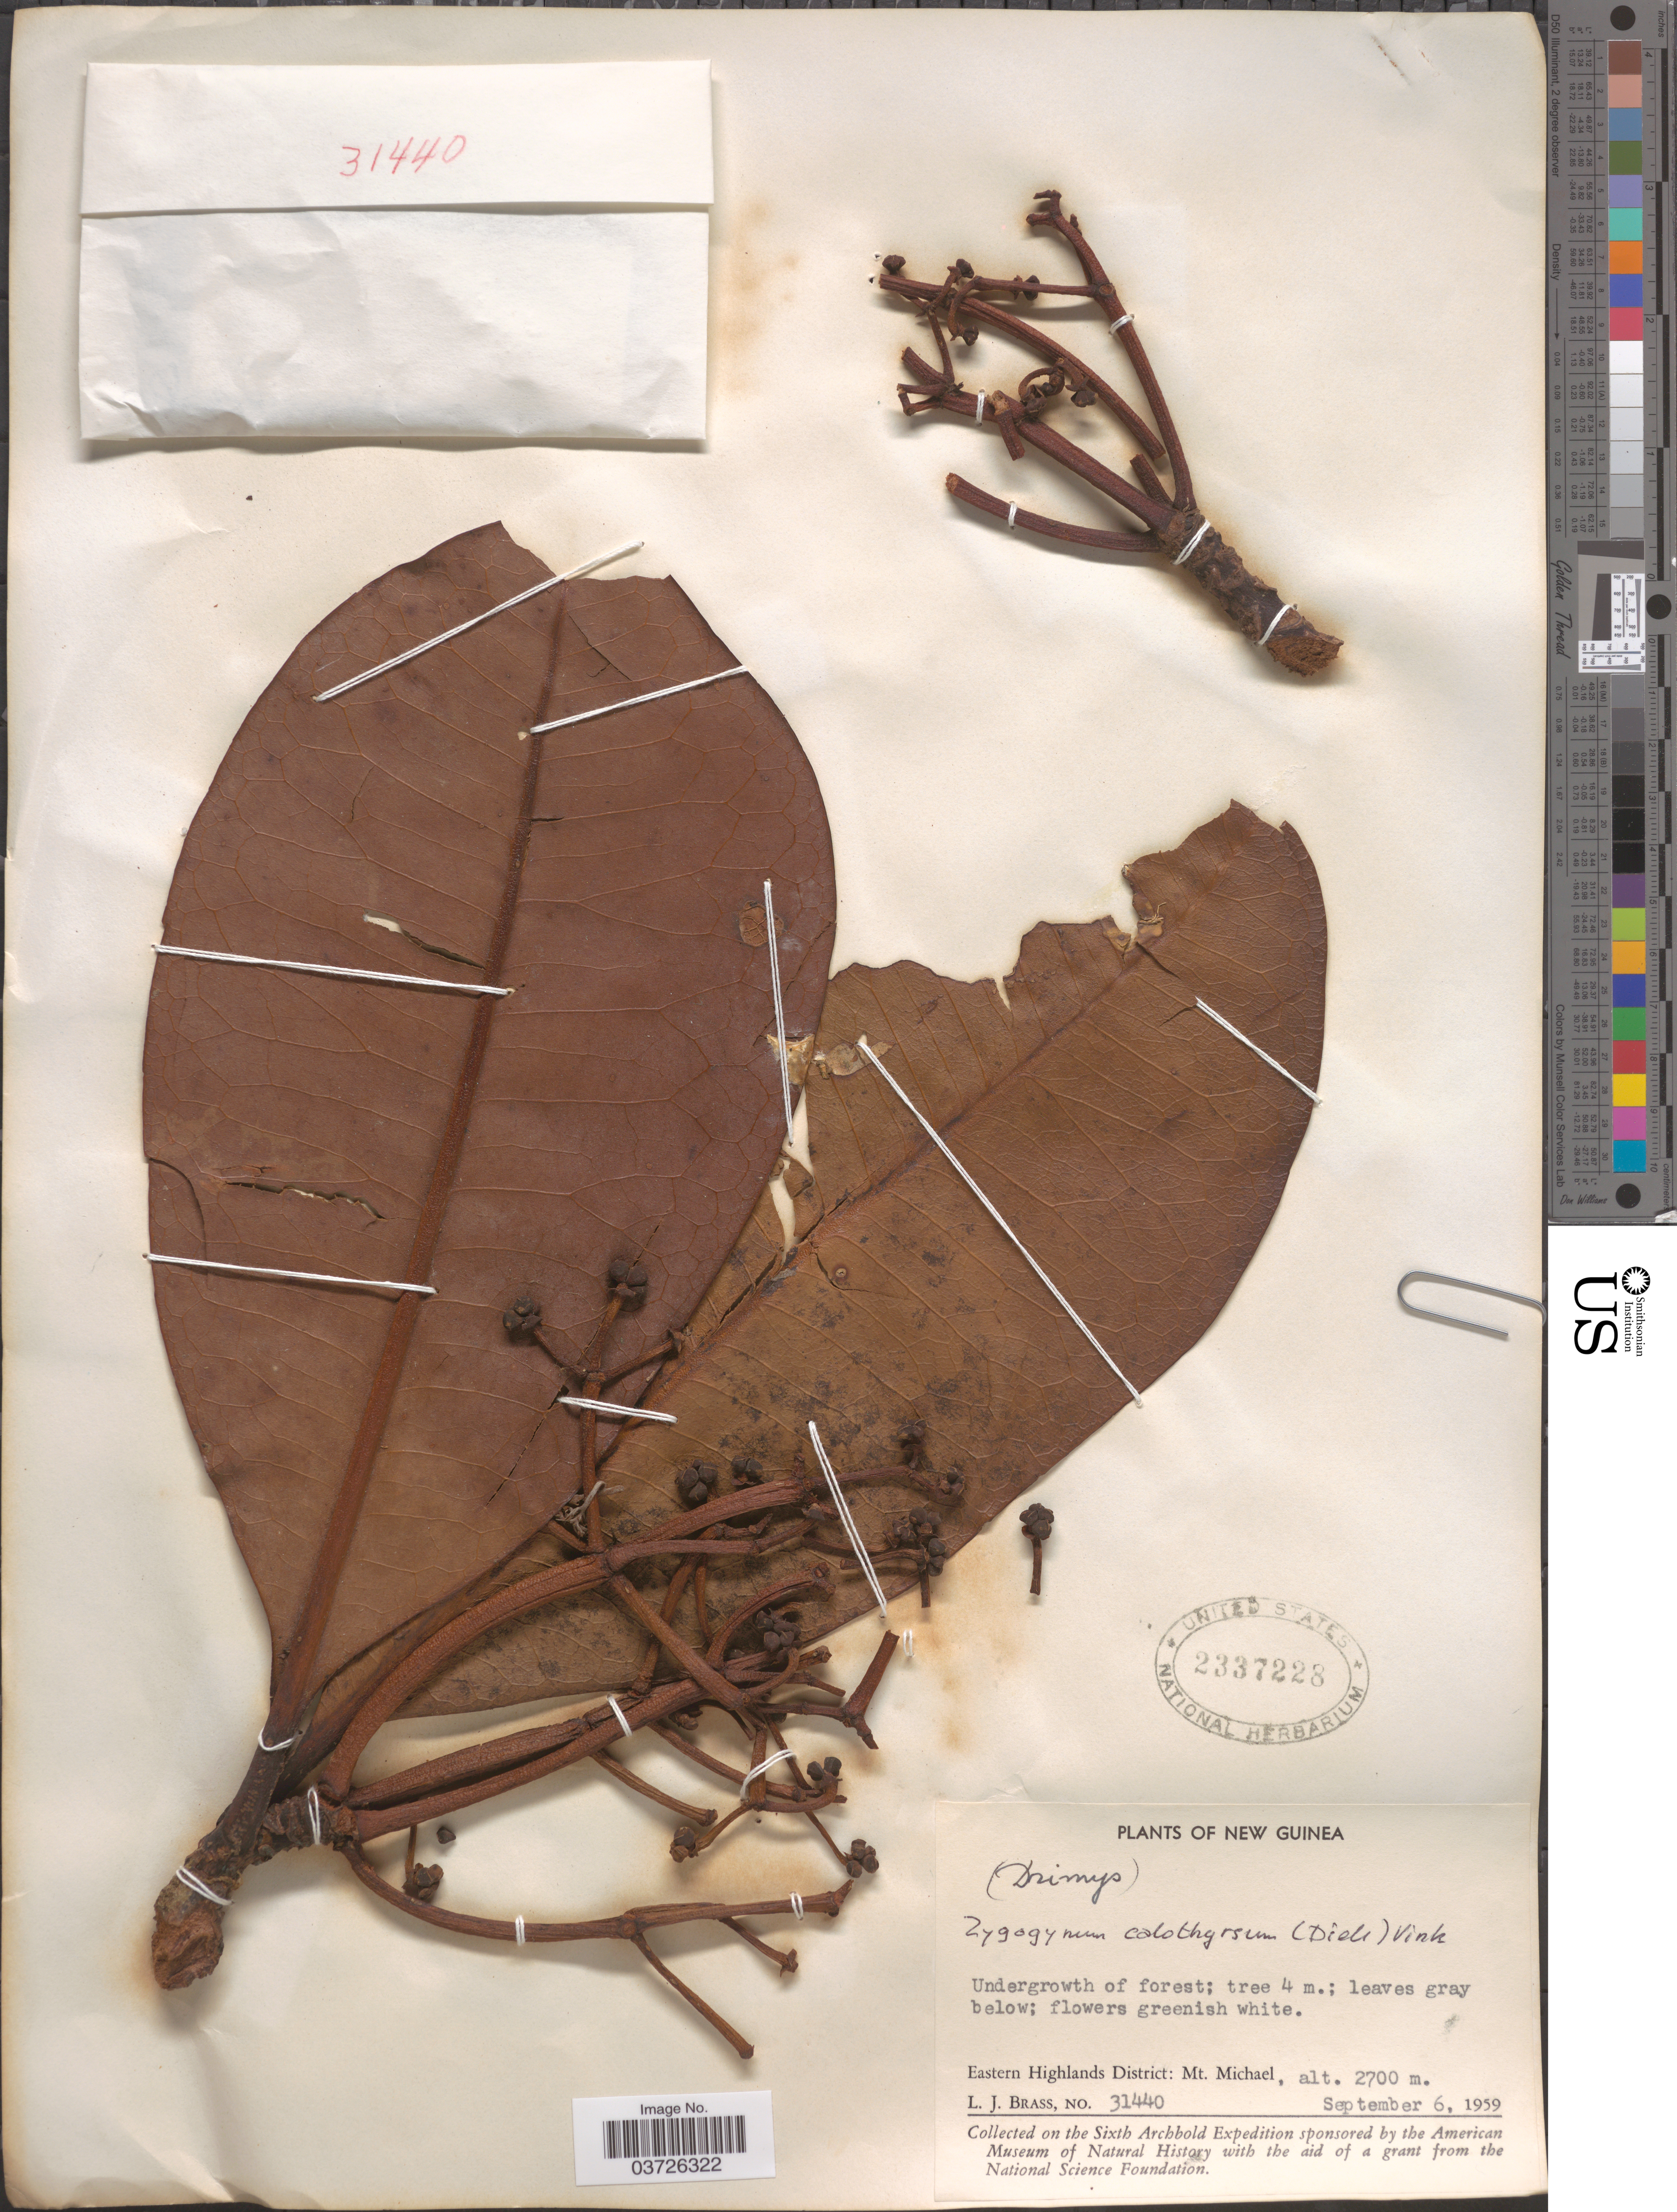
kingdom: Plantae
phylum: Tracheophyta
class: Magnoliopsida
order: Canellales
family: Winteraceae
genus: Zygogynum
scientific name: Zygogynum calothyrsum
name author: (Diels) Vink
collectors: L. J. Brass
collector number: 31440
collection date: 1959-09-06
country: Papua New Guinea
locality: New Guinea. Eastern Highlands District: Mt. Michael.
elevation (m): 2700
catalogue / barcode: US 2337228